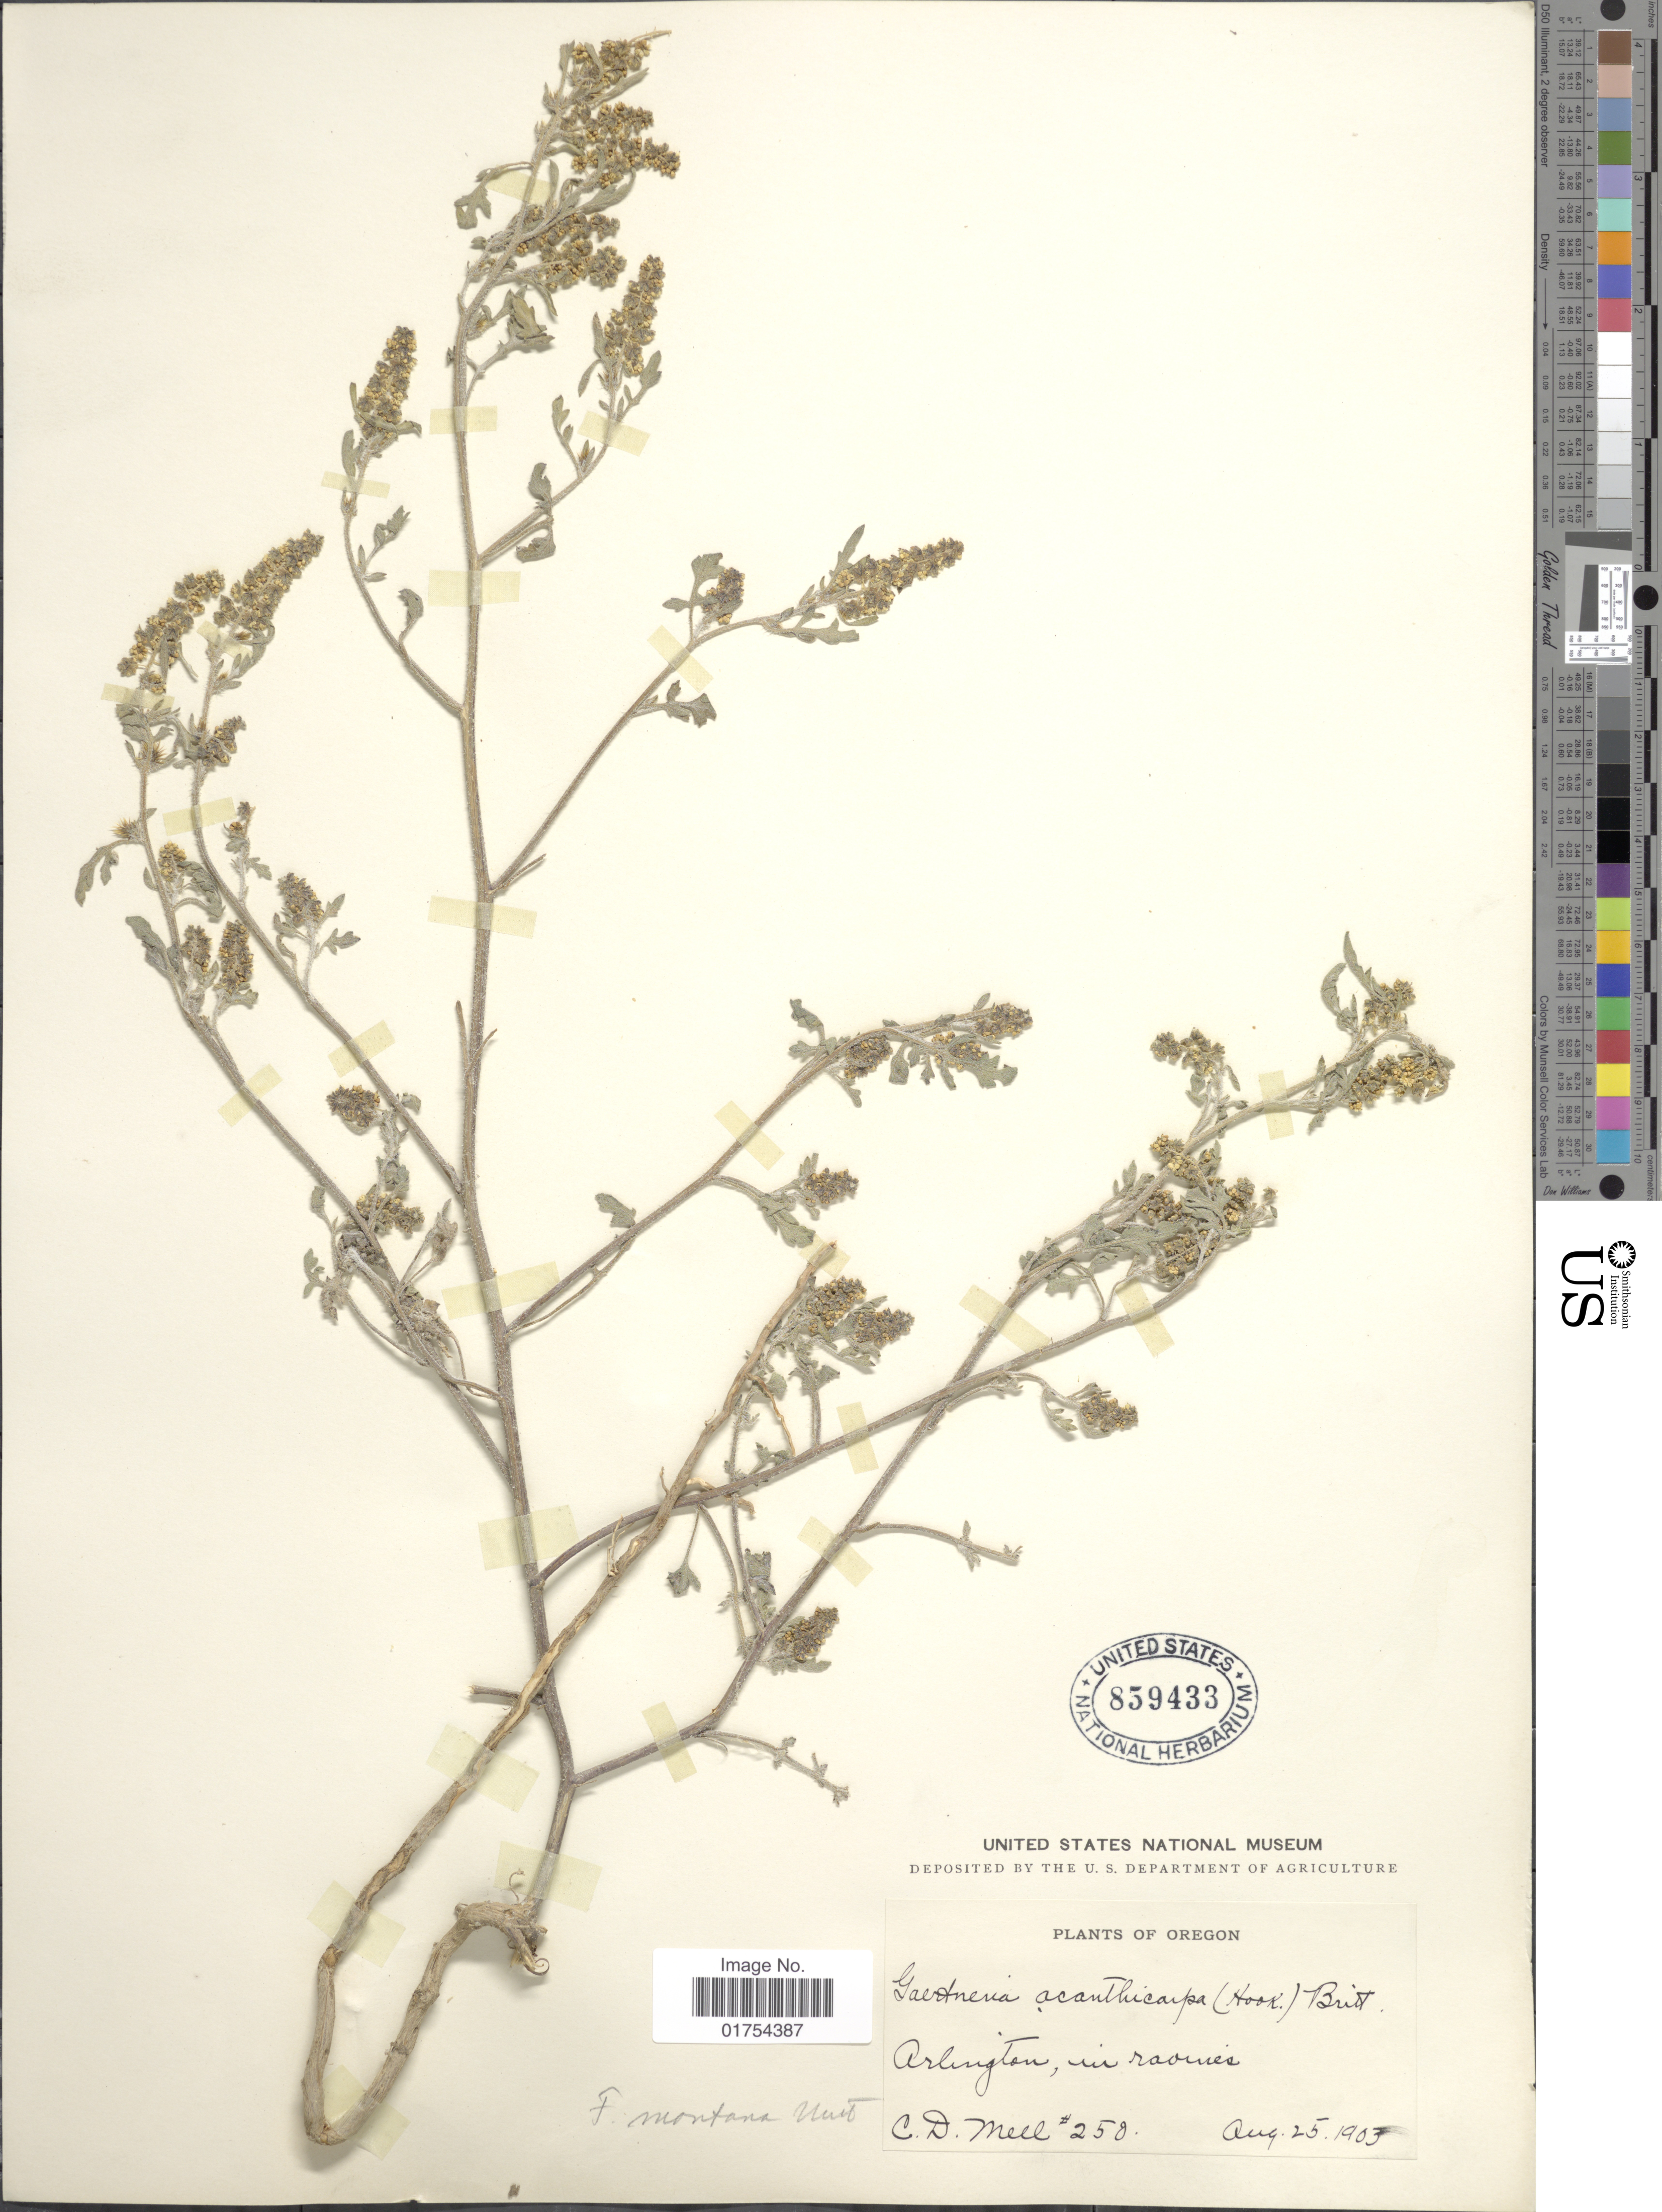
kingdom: Plantae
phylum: Tracheophyta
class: Magnoliopsida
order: Asterales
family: Asteraceae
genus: Franseria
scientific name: Franseria acanthicarpa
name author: Coville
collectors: C. Meel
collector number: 250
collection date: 1903-09-25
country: United States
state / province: Oregon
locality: Arlington, in ravines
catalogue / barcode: US 859433